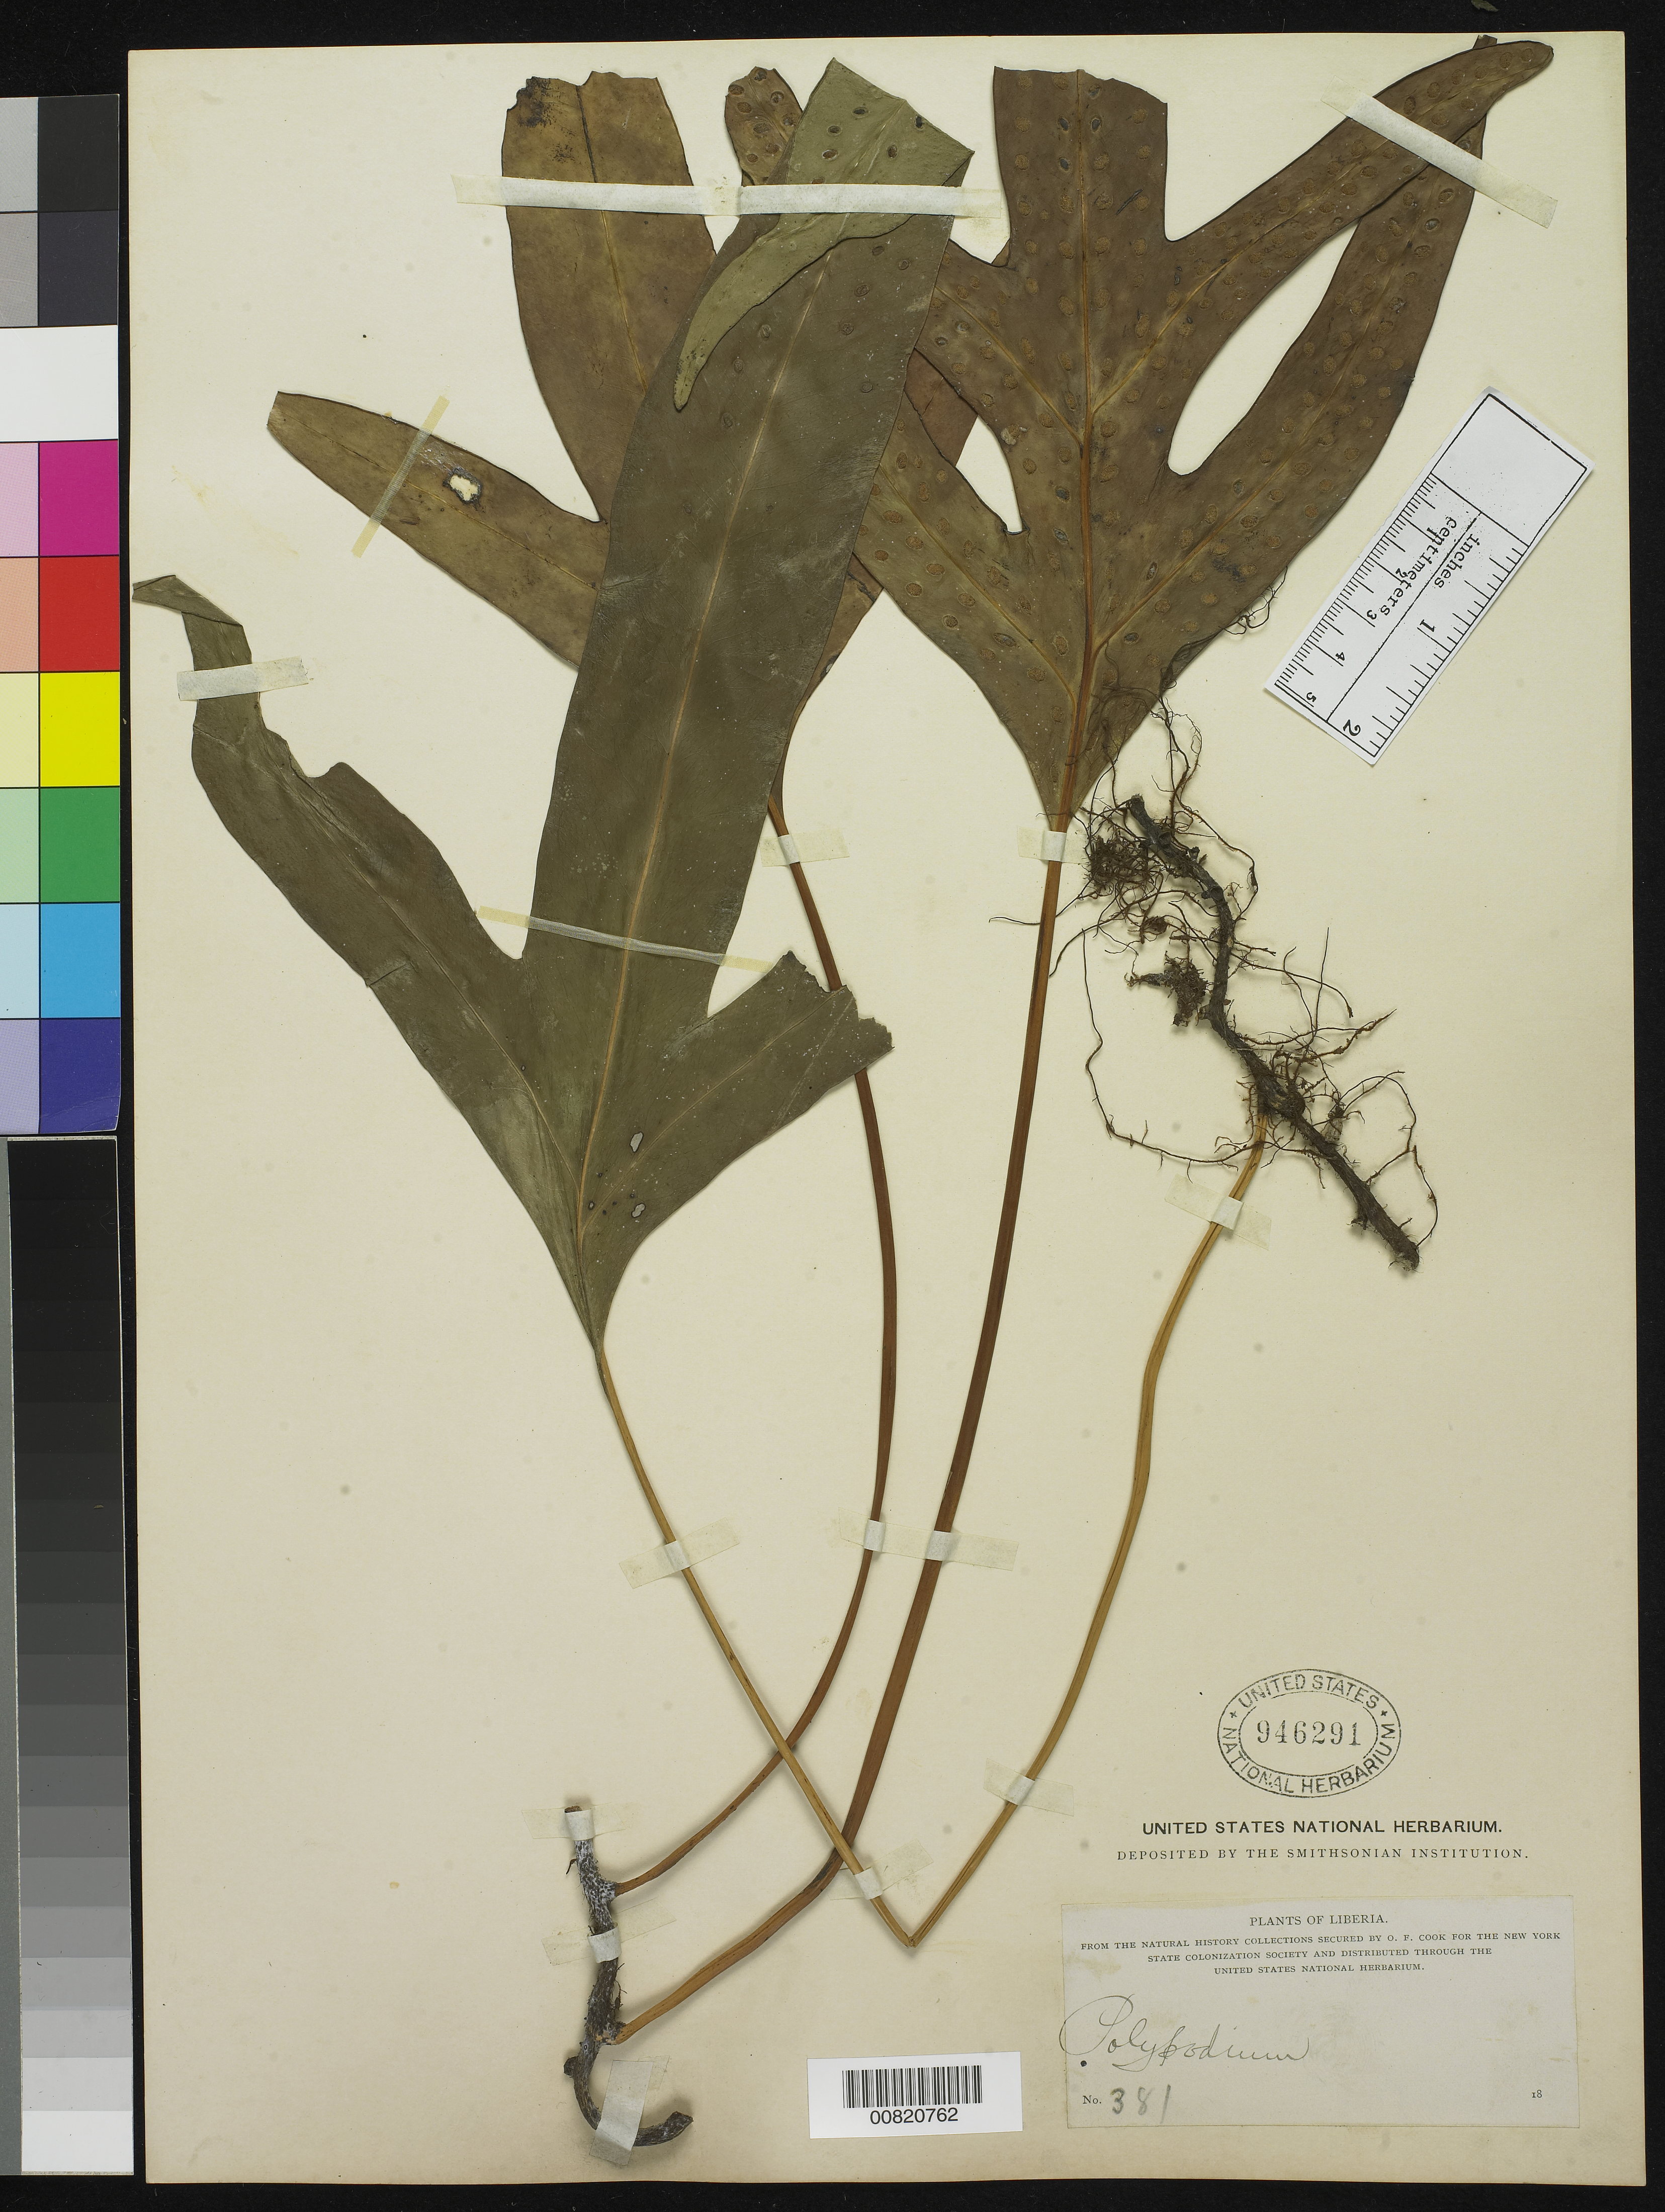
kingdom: Plantae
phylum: Tracheophyta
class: Polypodiopsida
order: Polypodiales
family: Polypodiaceae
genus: Polypodium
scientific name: Polypodium scolopendria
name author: Burm. f.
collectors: O. F. Cook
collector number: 381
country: Liberia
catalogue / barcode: US 946291